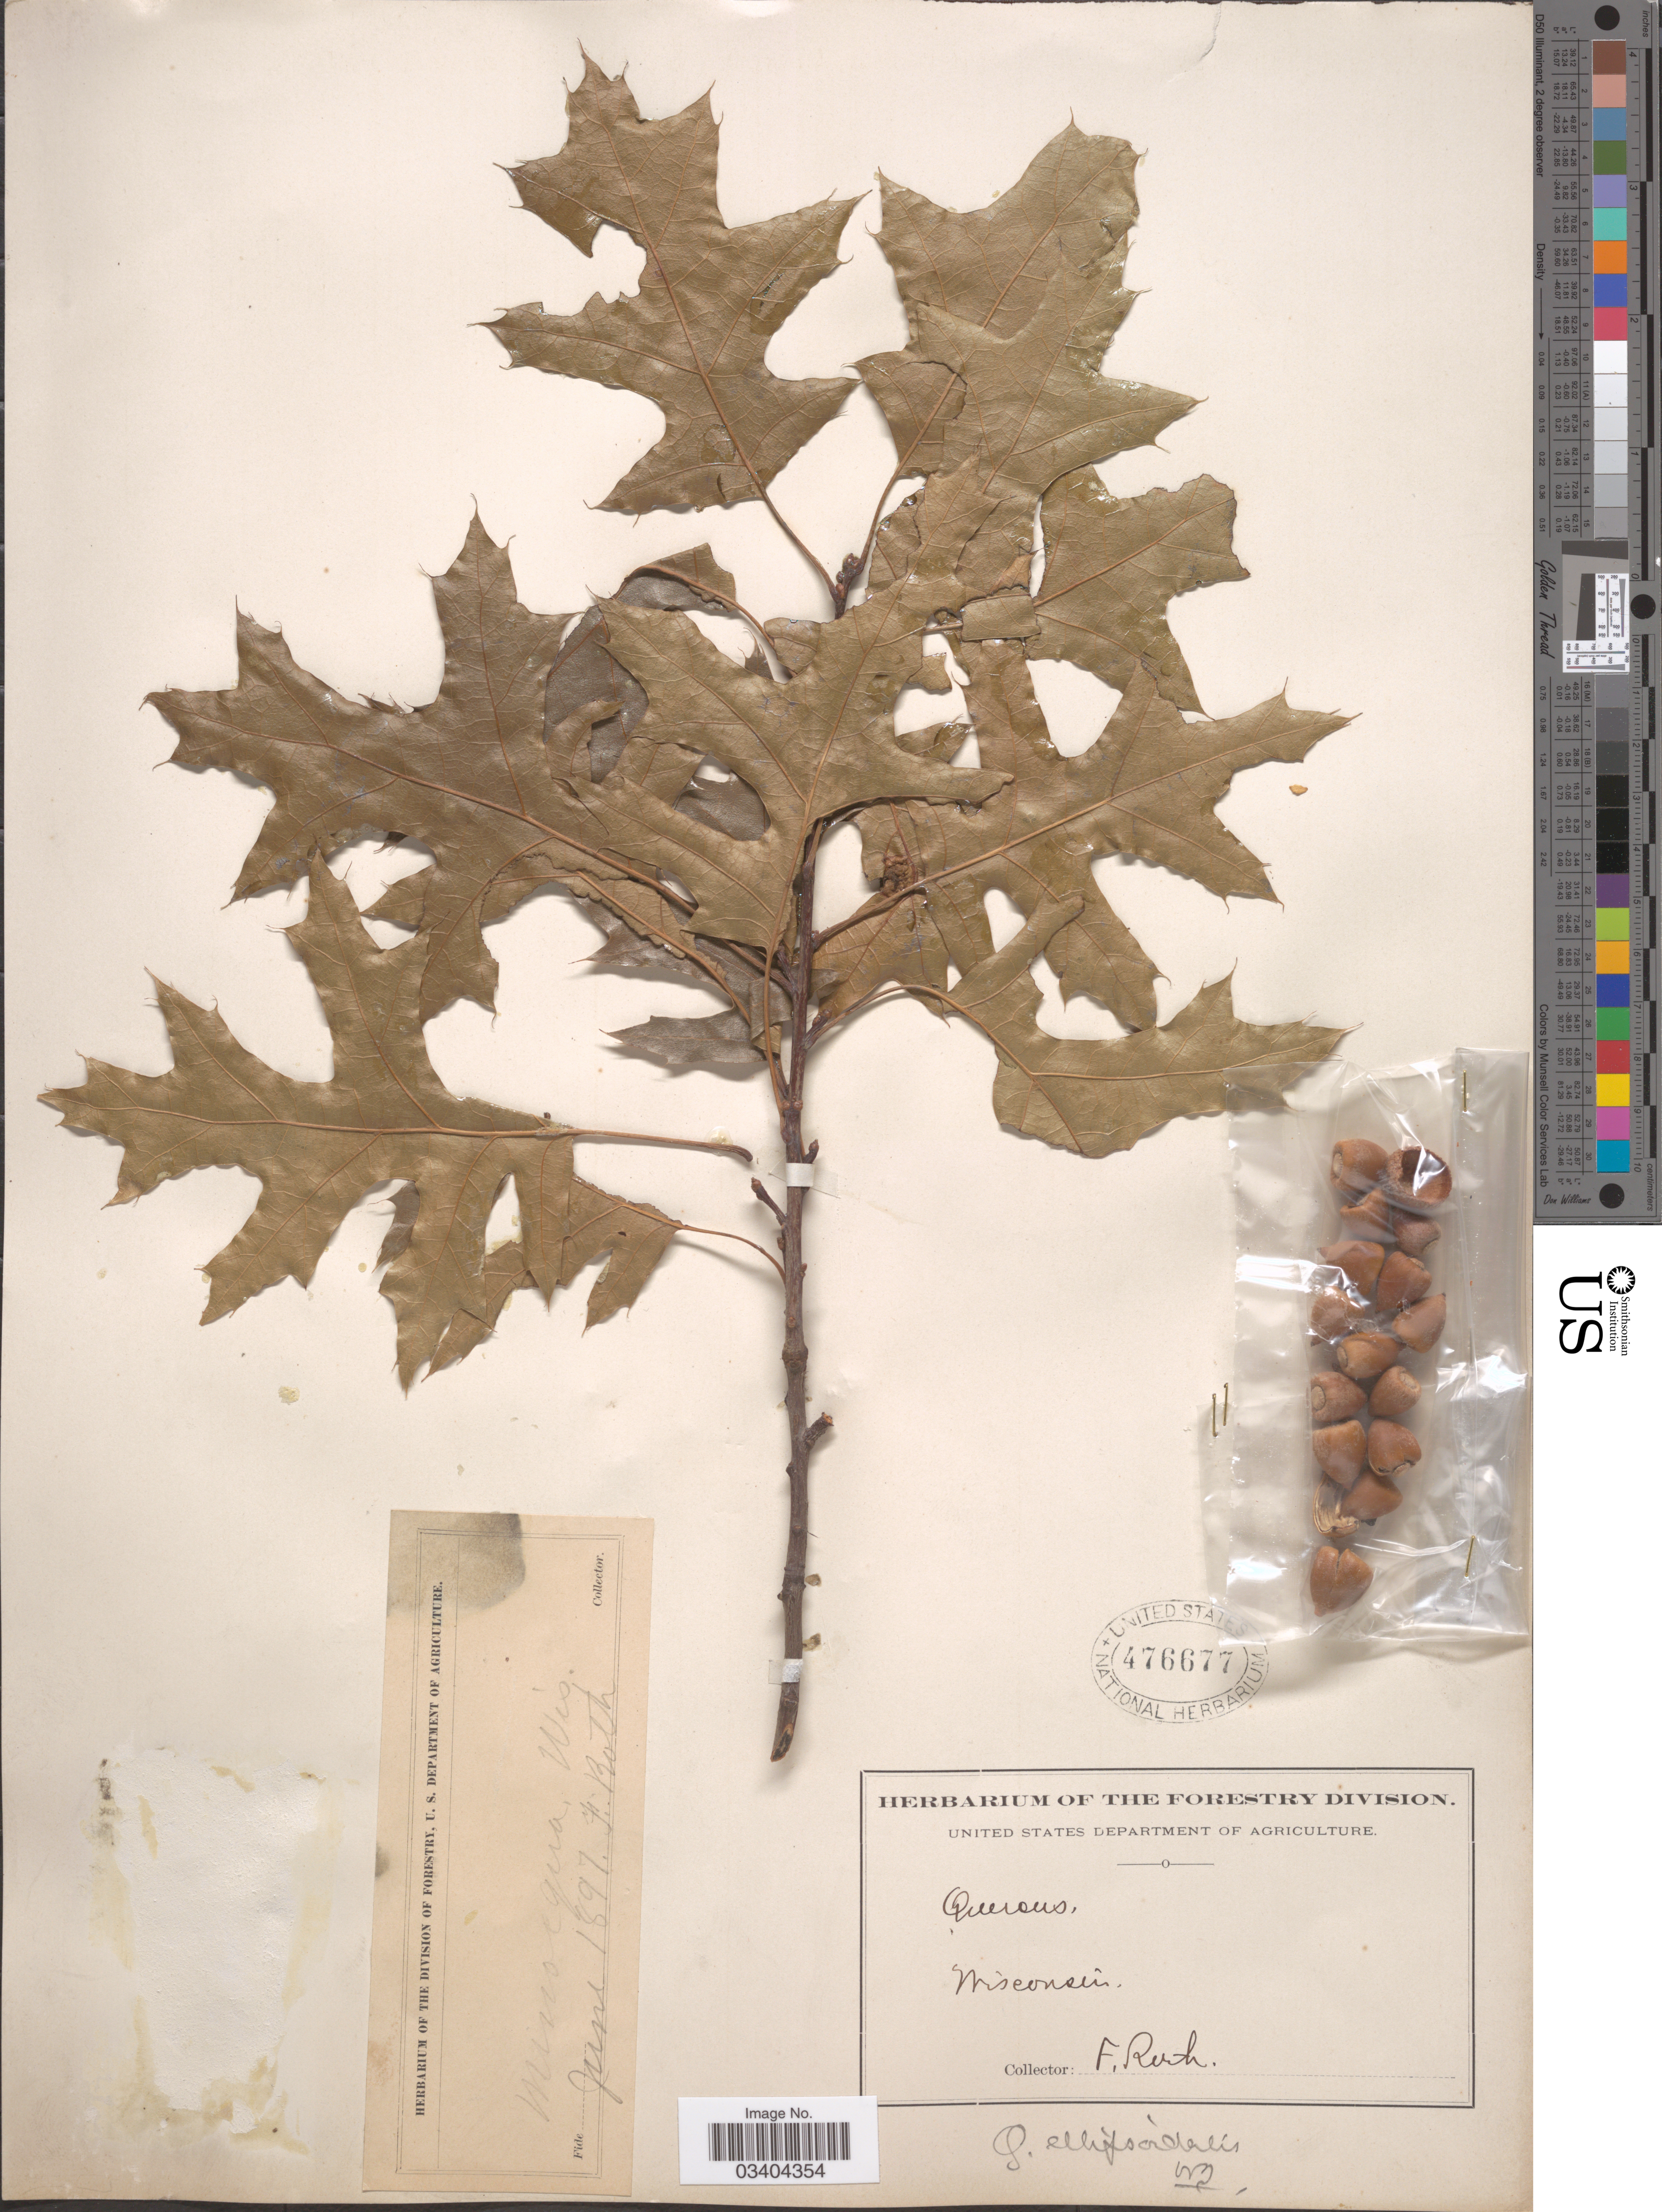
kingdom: Plantae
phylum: Tracheophyta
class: Magnoliopsida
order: Fagales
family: Fagaceae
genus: Quercus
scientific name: Quercus ellipsoidalis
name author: E.J. Hill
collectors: F. Roth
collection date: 1897-06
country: United States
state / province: Wisconsin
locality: Minocqua.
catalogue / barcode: US 476677